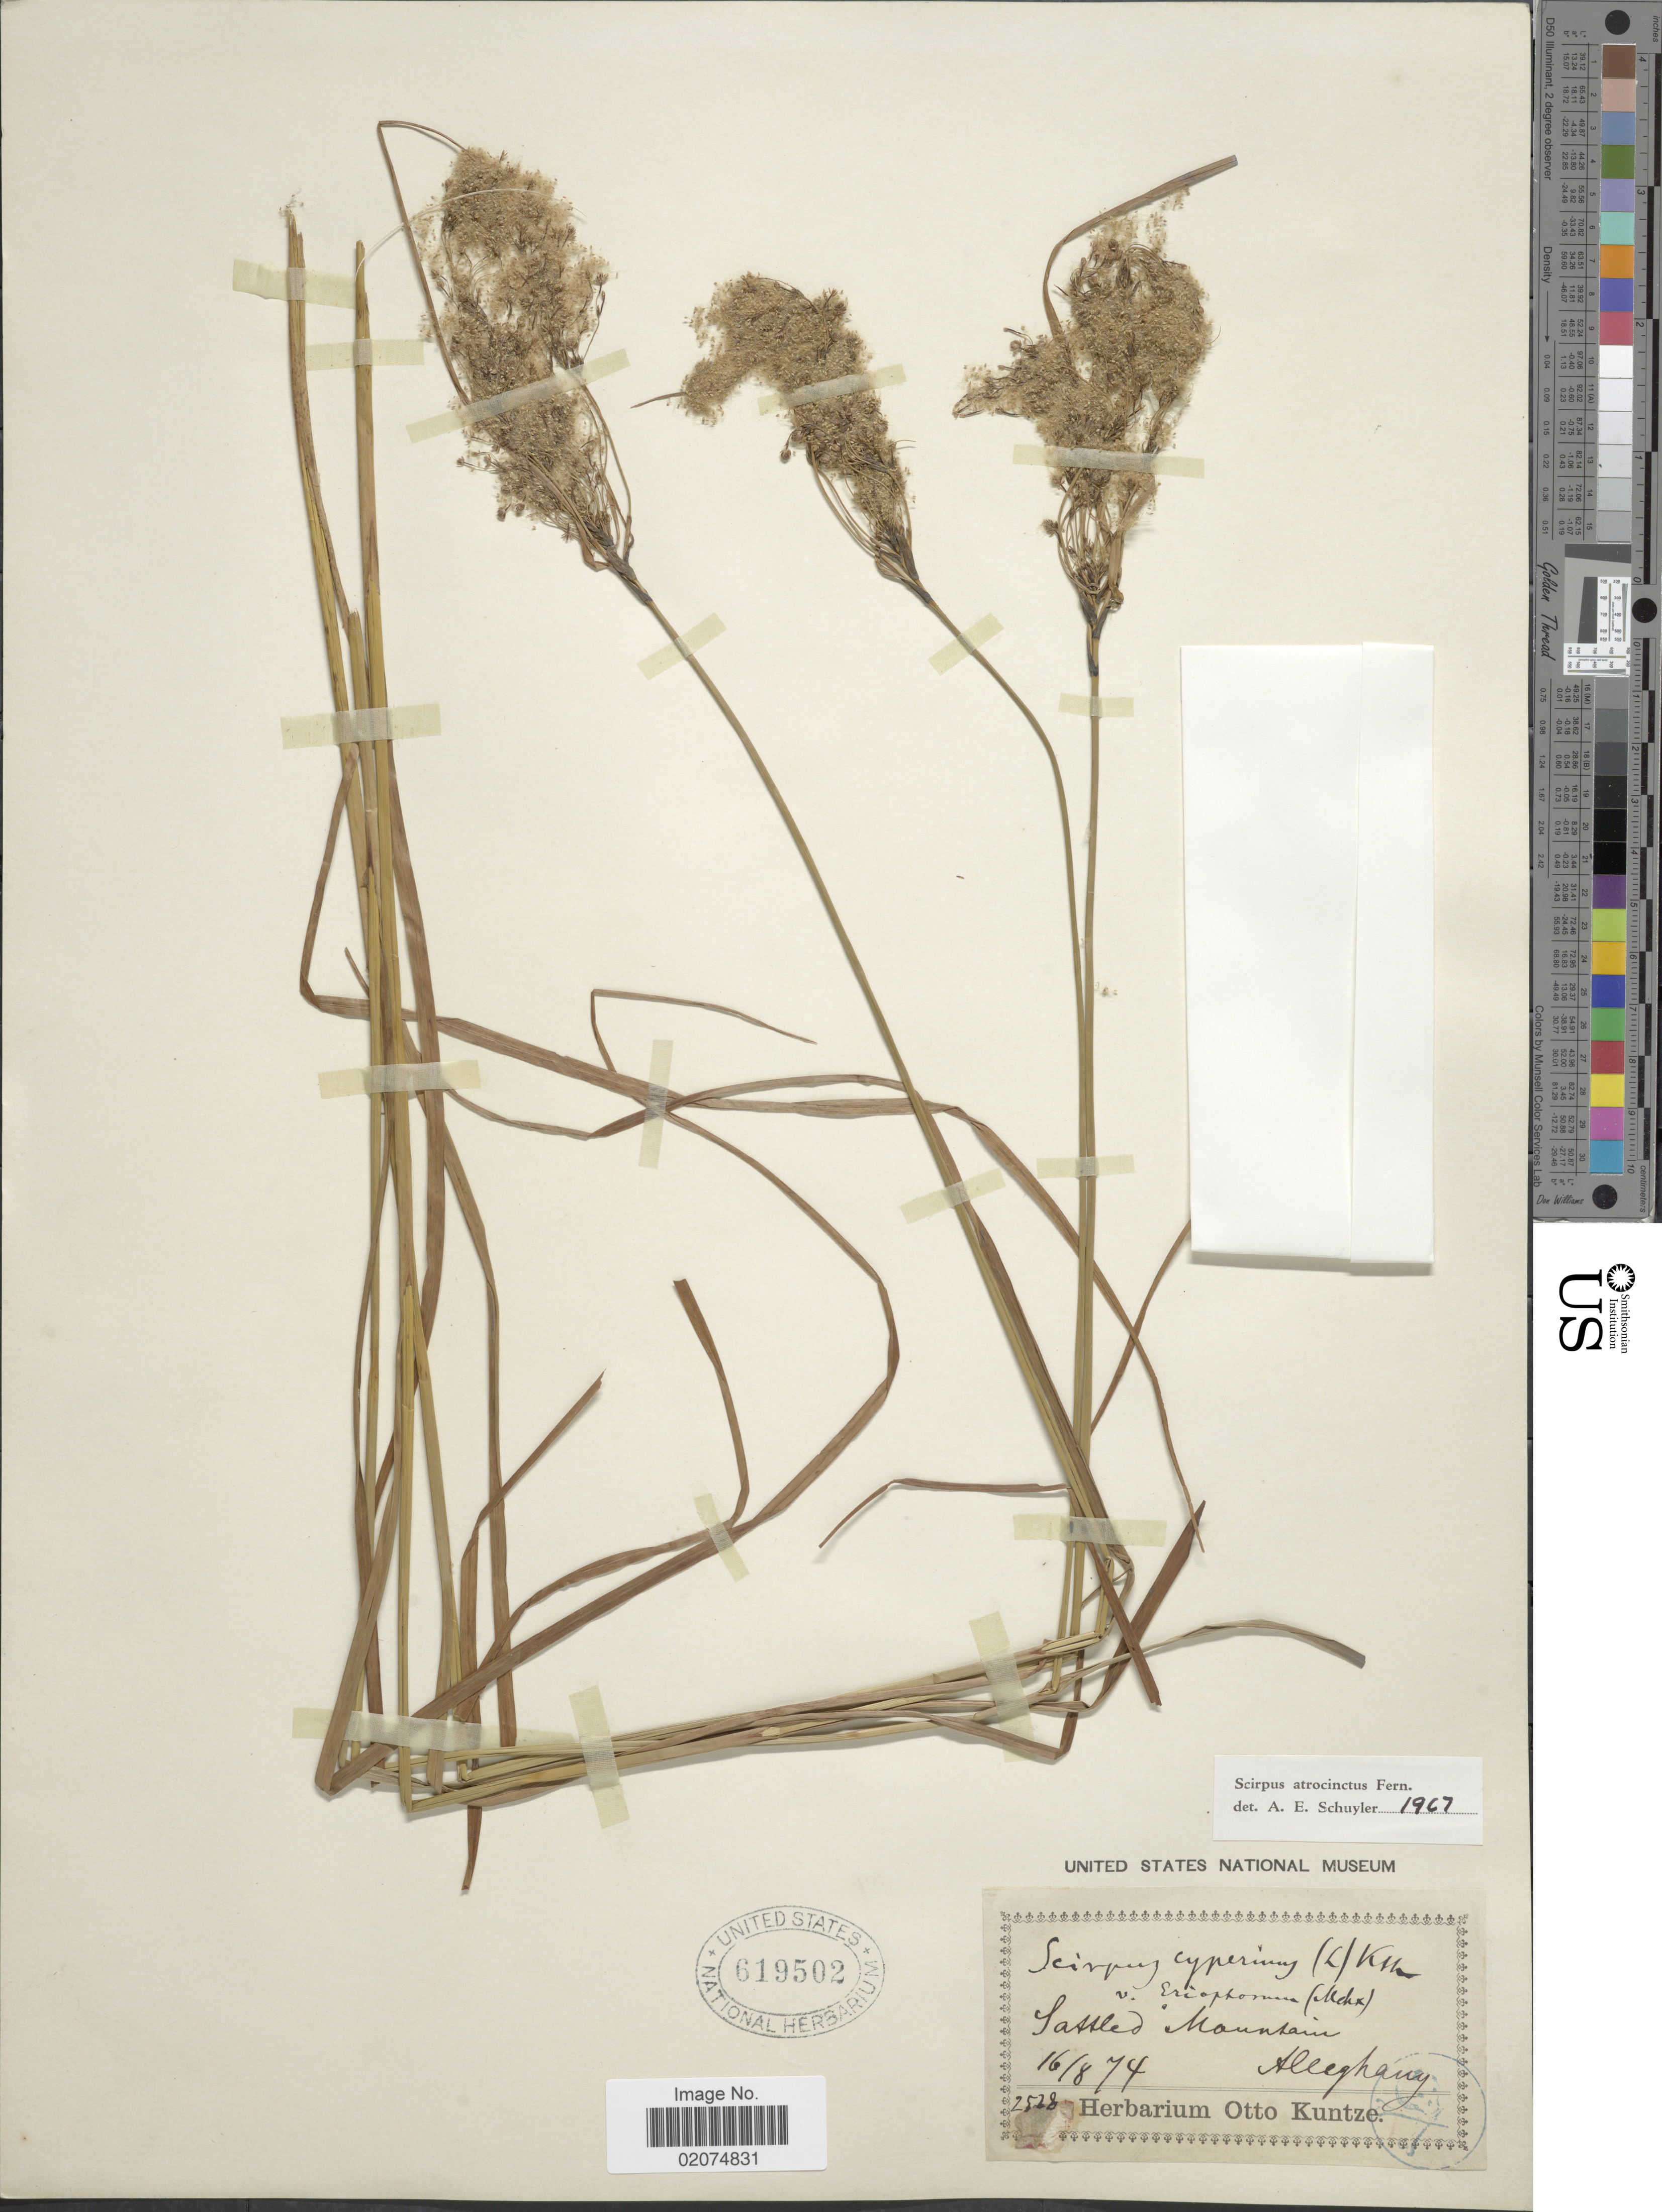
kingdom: Plantae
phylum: Tracheophyta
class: Liliopsida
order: Poales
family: Cyperaceae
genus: Scirpus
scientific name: Scirpus atrocinctus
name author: Fernald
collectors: ex herb. Otto Kuntze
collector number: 2528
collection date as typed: Transcribed d/m/y: 16/8/74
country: United States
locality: Sattled Mountain, Alleghany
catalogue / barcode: US 619502